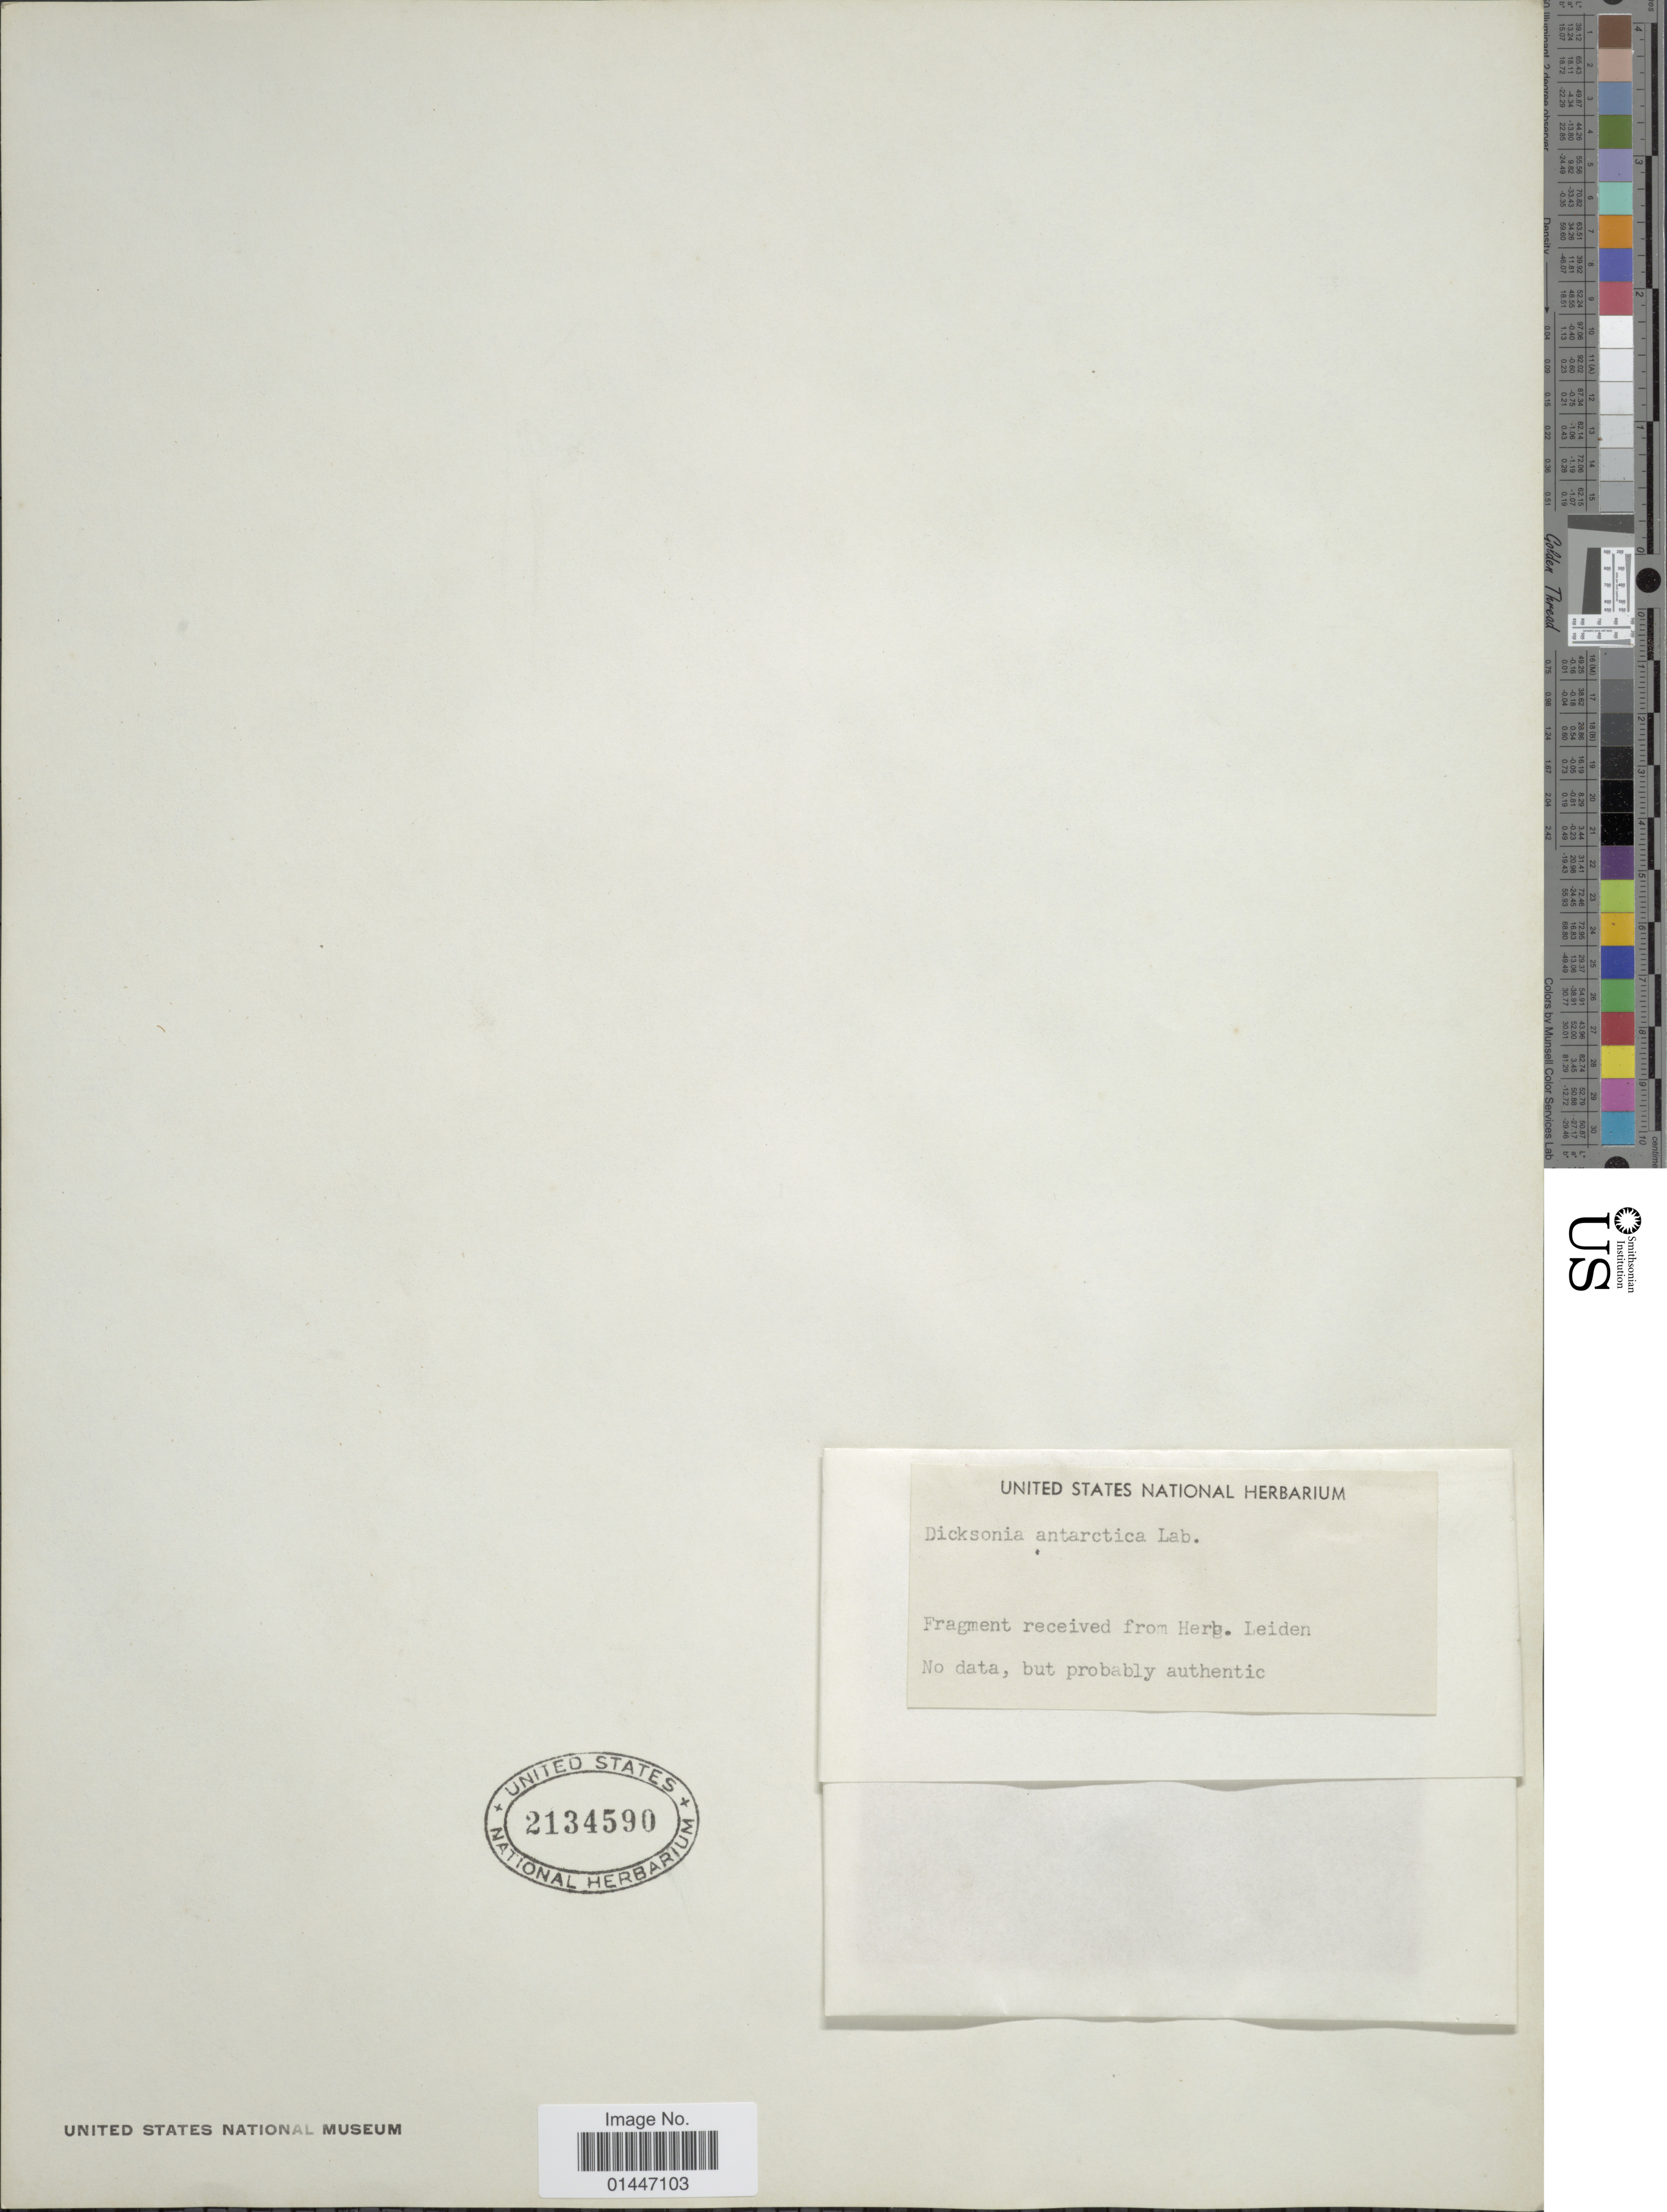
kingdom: Plantae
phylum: Tracheophyta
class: Polypodiopsida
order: Cyatheales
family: Dicksoniaceae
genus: Dicksonia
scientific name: Dicksonia antarctica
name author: Labill.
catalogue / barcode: US 2134590